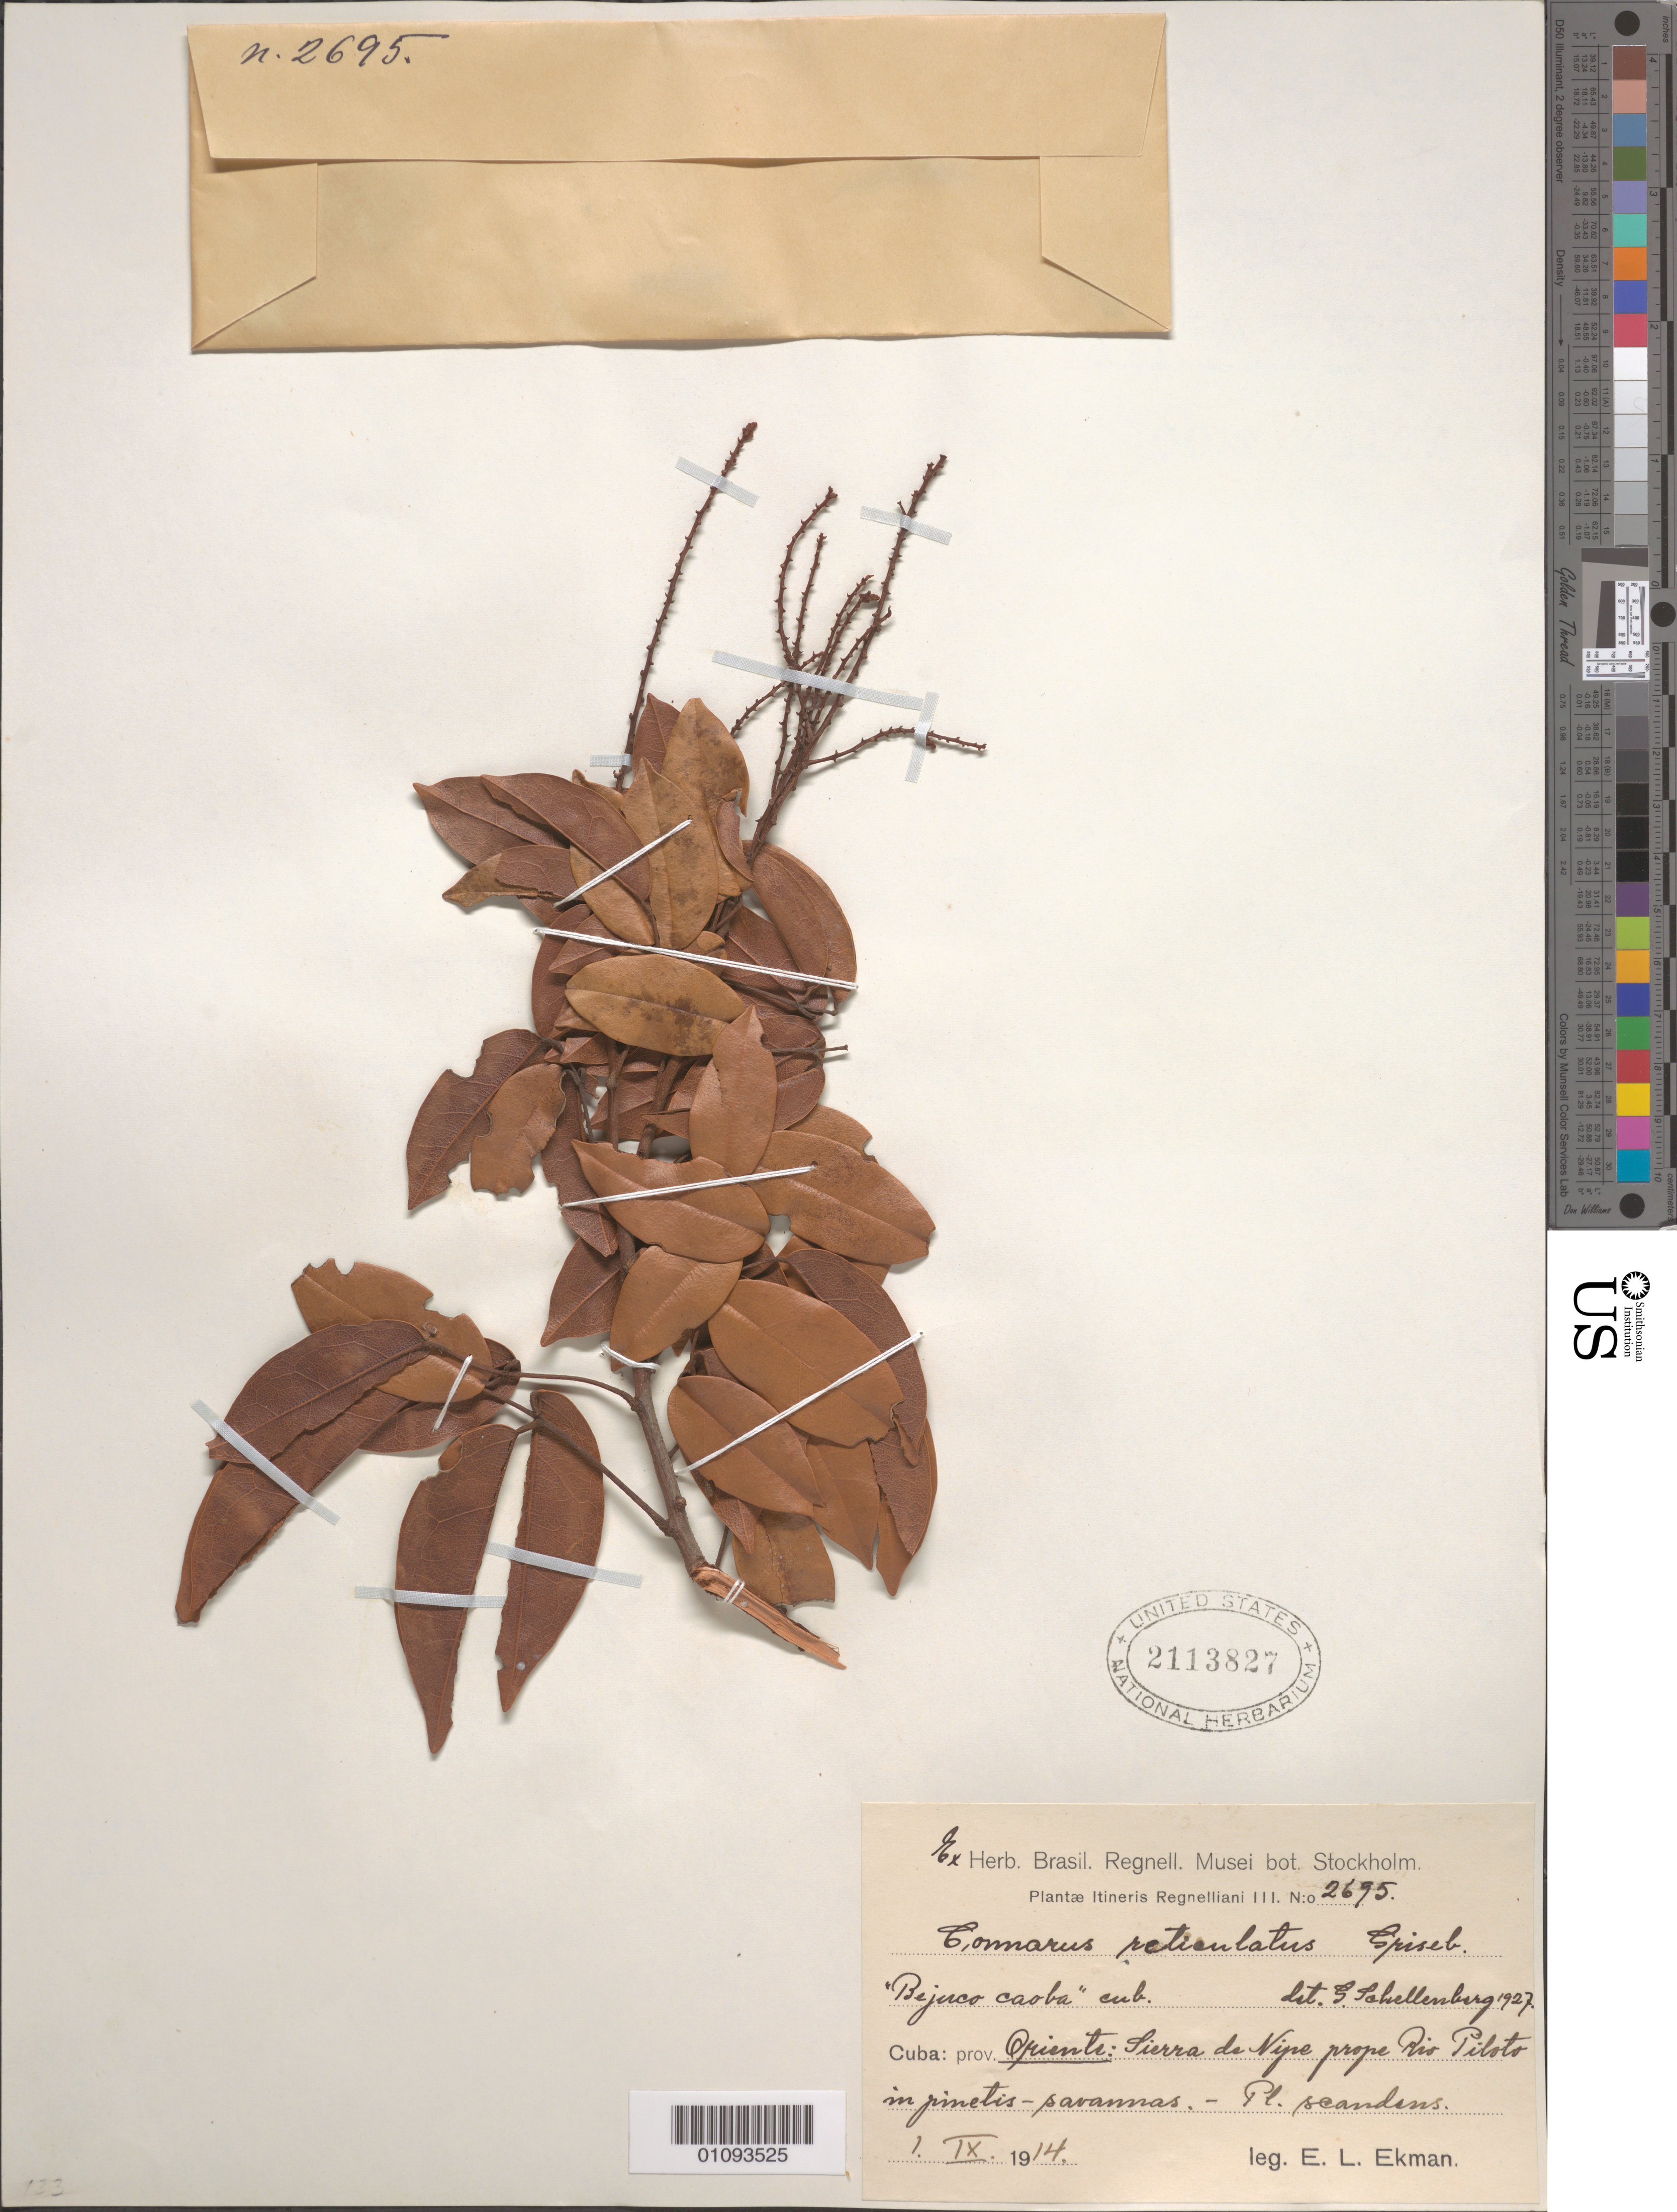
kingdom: Plantae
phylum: Tracheophyta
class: Magnoliopsida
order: Oxalidales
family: Connaraceae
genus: Connarus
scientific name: Connarus reticulatus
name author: Griseb.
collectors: E. L. Ekman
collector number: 2695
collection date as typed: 09 Jan 1914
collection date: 1914-01-09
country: Cuba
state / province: Oriente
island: Cuba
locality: Sierra de Vipe prope rio Pilota in Pinetis - Sarammas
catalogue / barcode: US 2113827